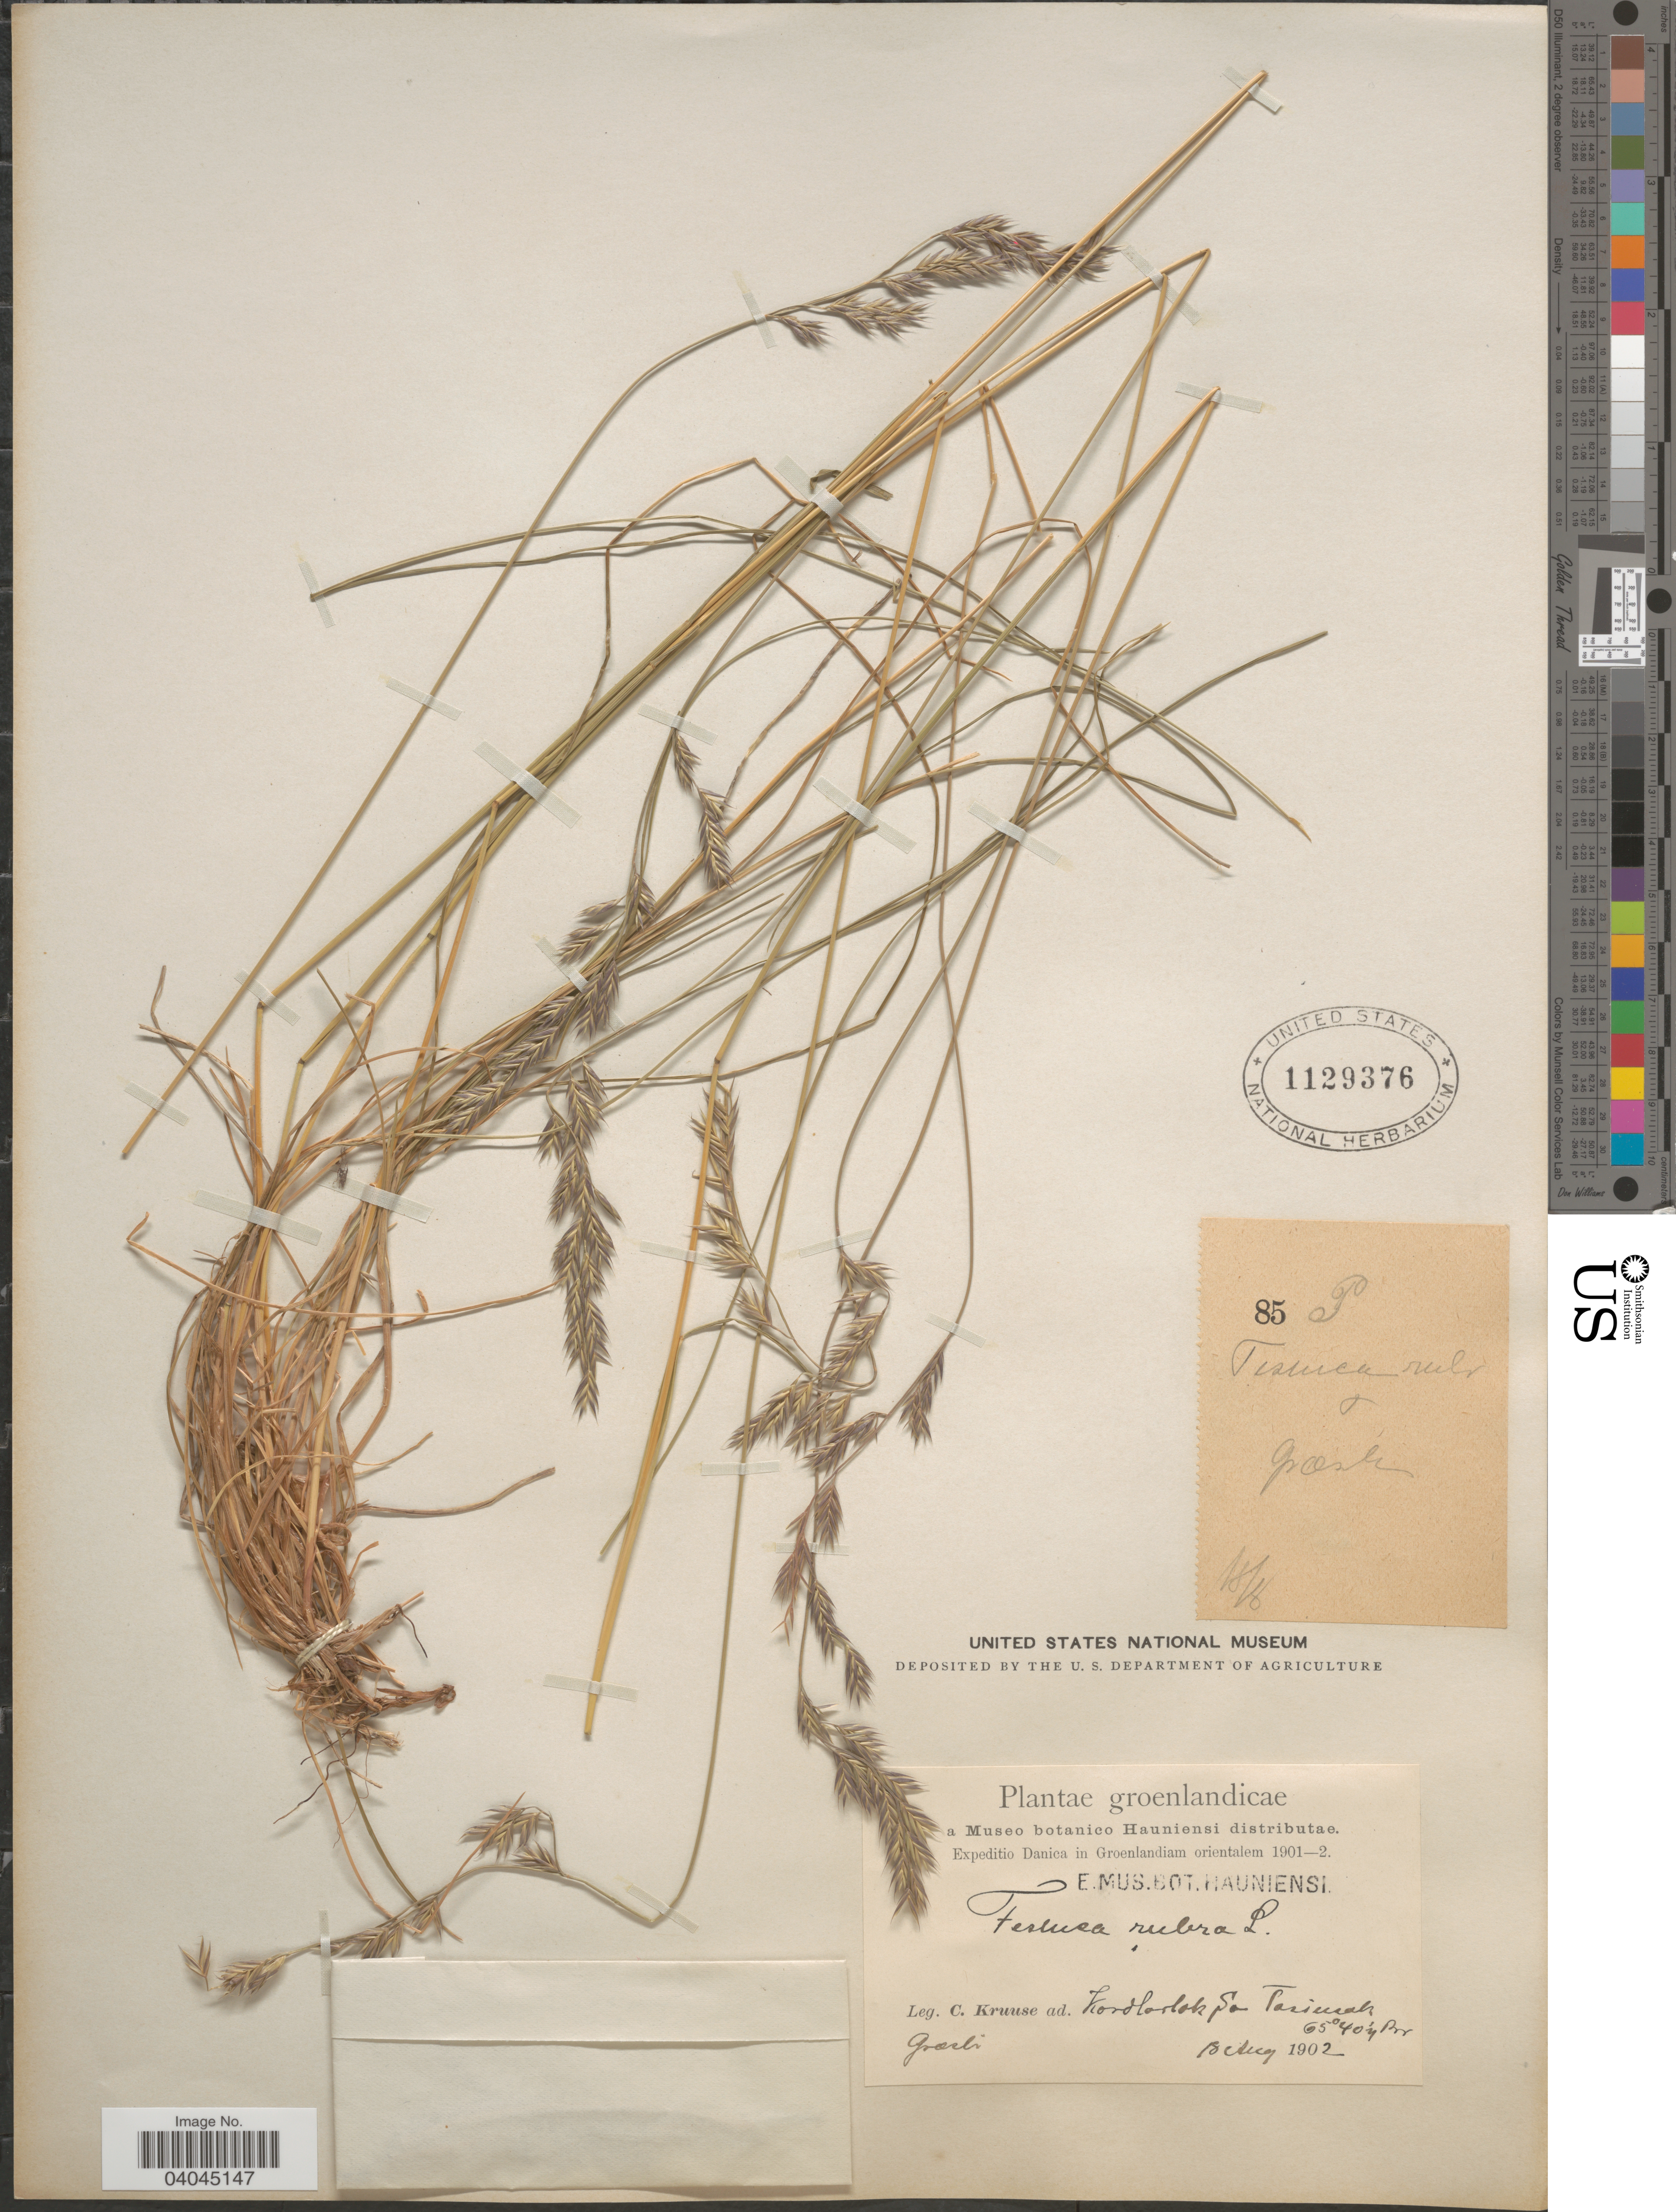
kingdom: Plantae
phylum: Tracheophyta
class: Liliopsida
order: Poales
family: Poaceae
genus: Festuca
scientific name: Festuca rubra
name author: L.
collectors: C. Kruuse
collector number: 85T*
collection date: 1902-08-18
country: Greenland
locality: Groenlandicae. Kordlortok Sa Tasiusak.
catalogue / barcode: US 1129376